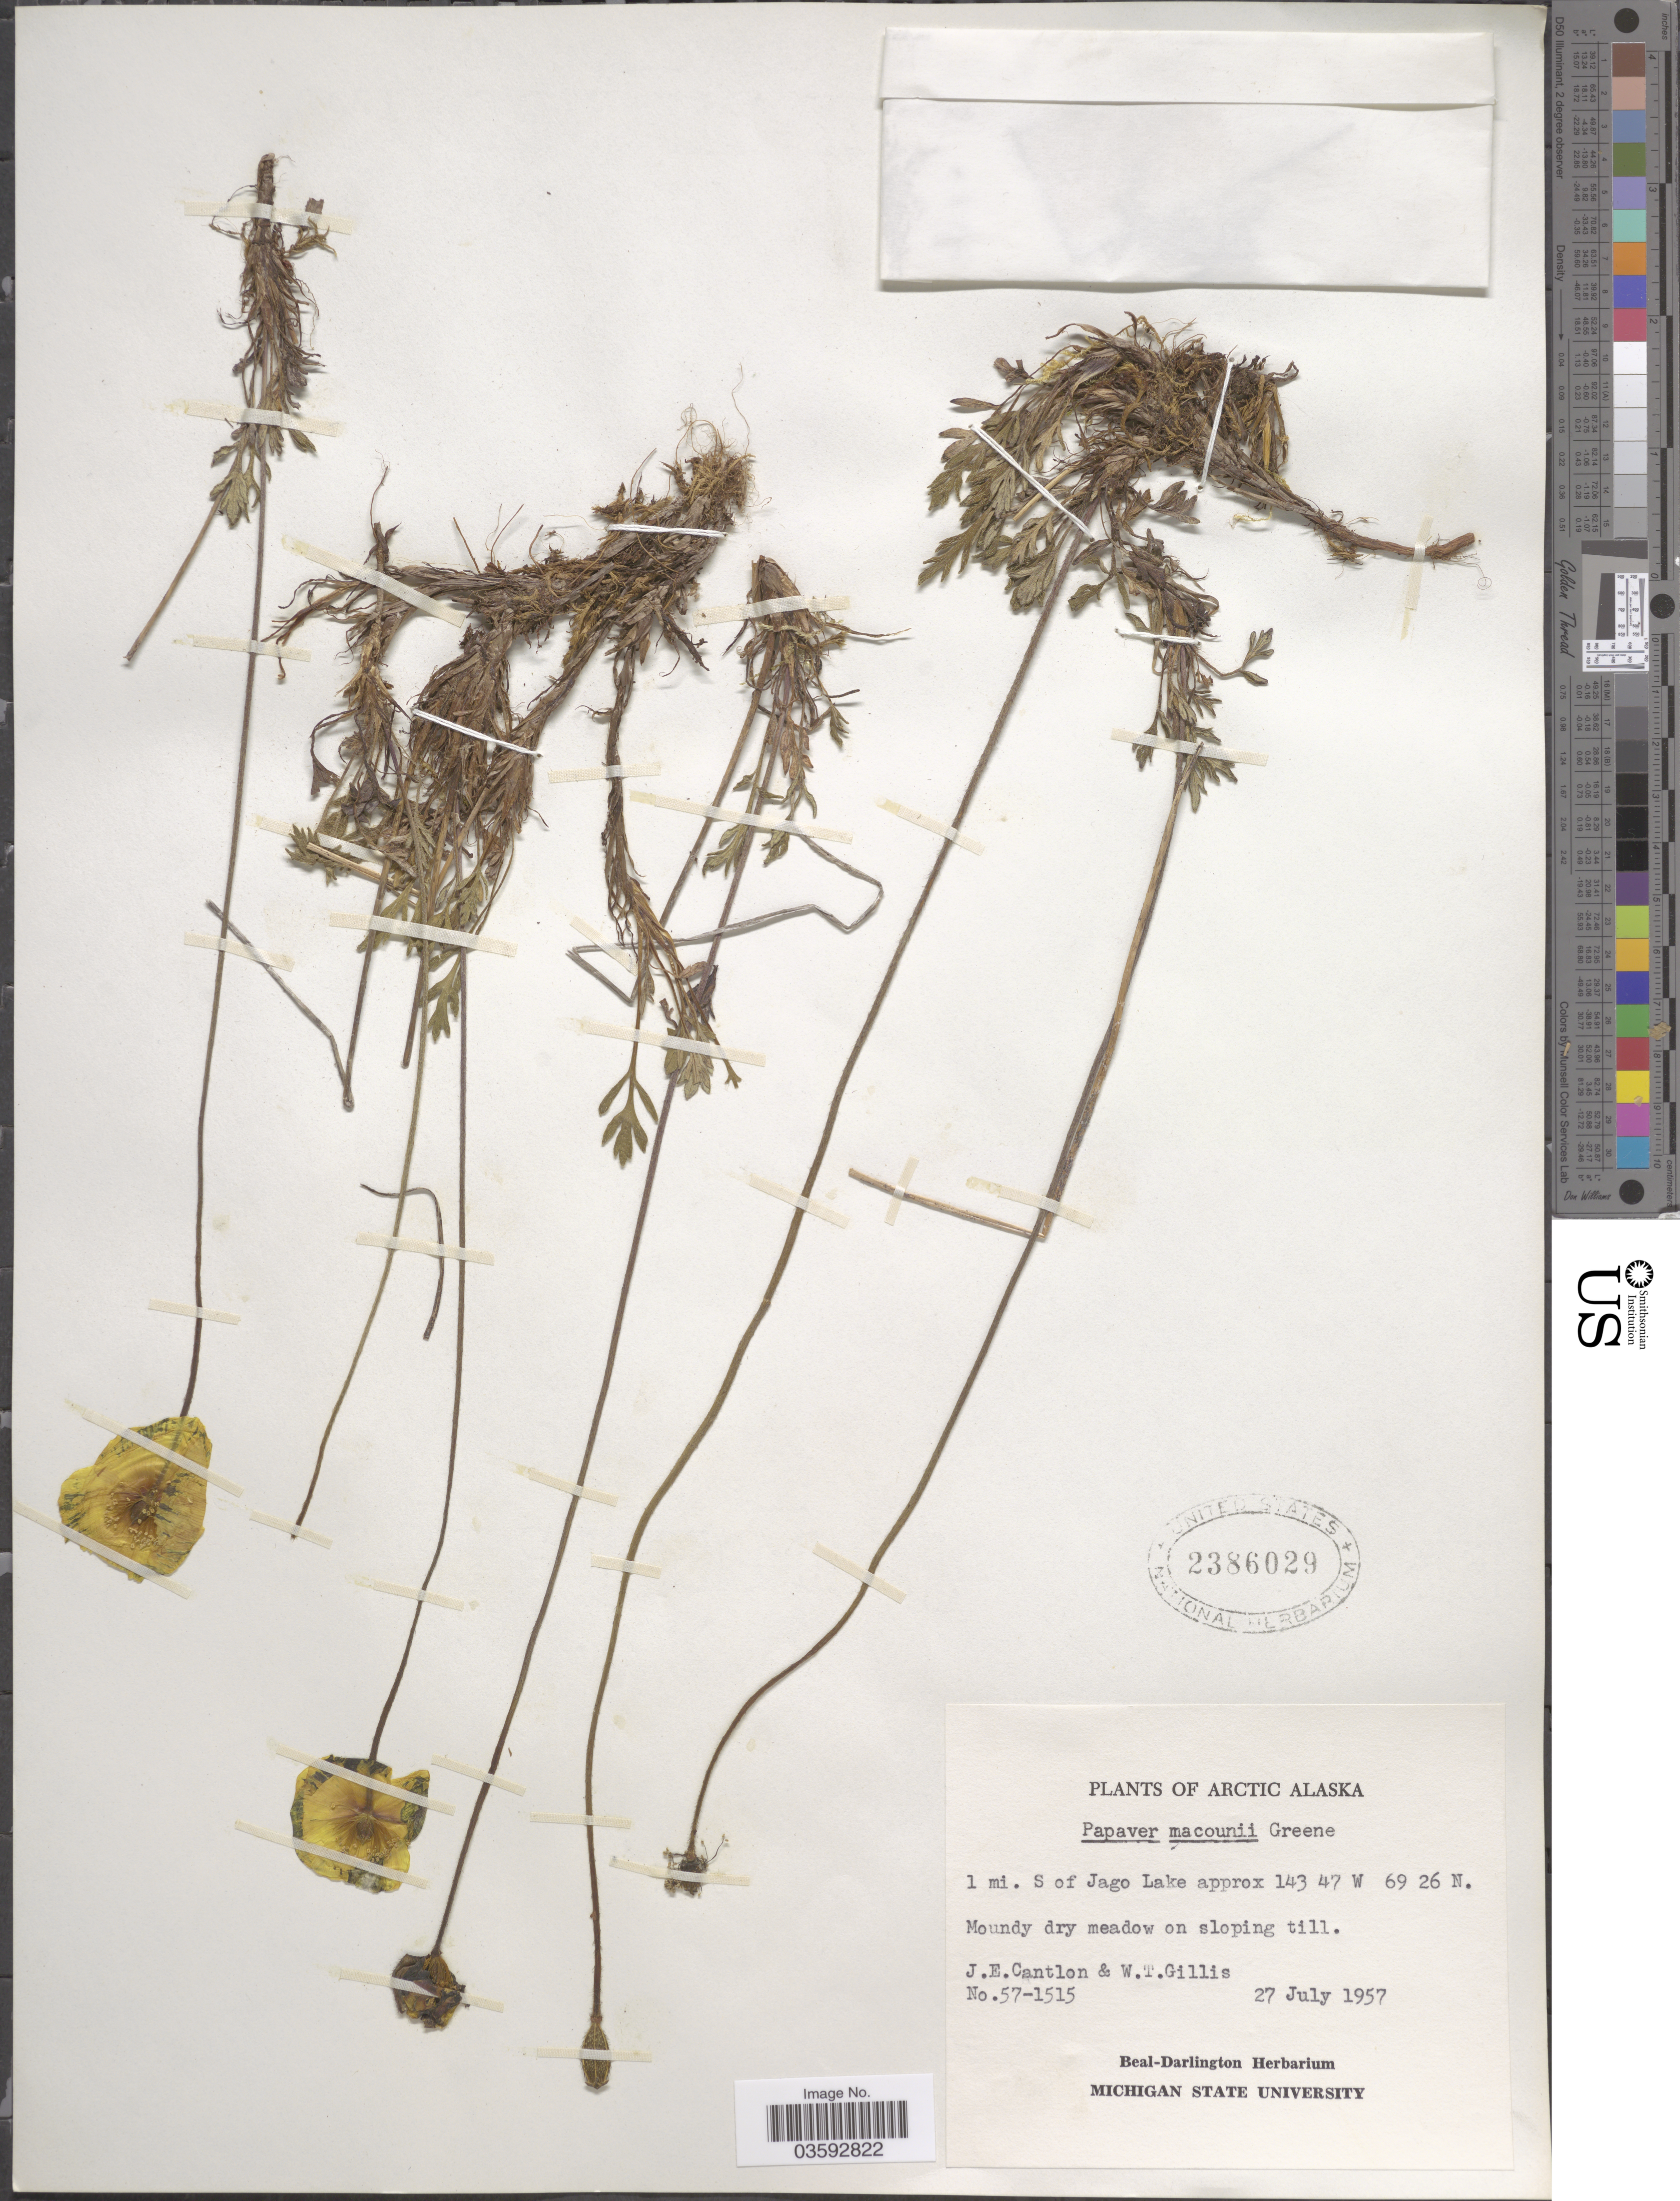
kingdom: Plantae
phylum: Tracheophyta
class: Magnoliopsida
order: Ranunculales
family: Papaveraceae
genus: Papaver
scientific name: Papaver macounii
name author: Greene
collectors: J. Cantlon & W. T. Gillis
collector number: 57-1515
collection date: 1957-07-27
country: United States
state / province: Alaska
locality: Arctic Alaska. 1 mi. S of Jago Lake.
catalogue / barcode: US 2386029